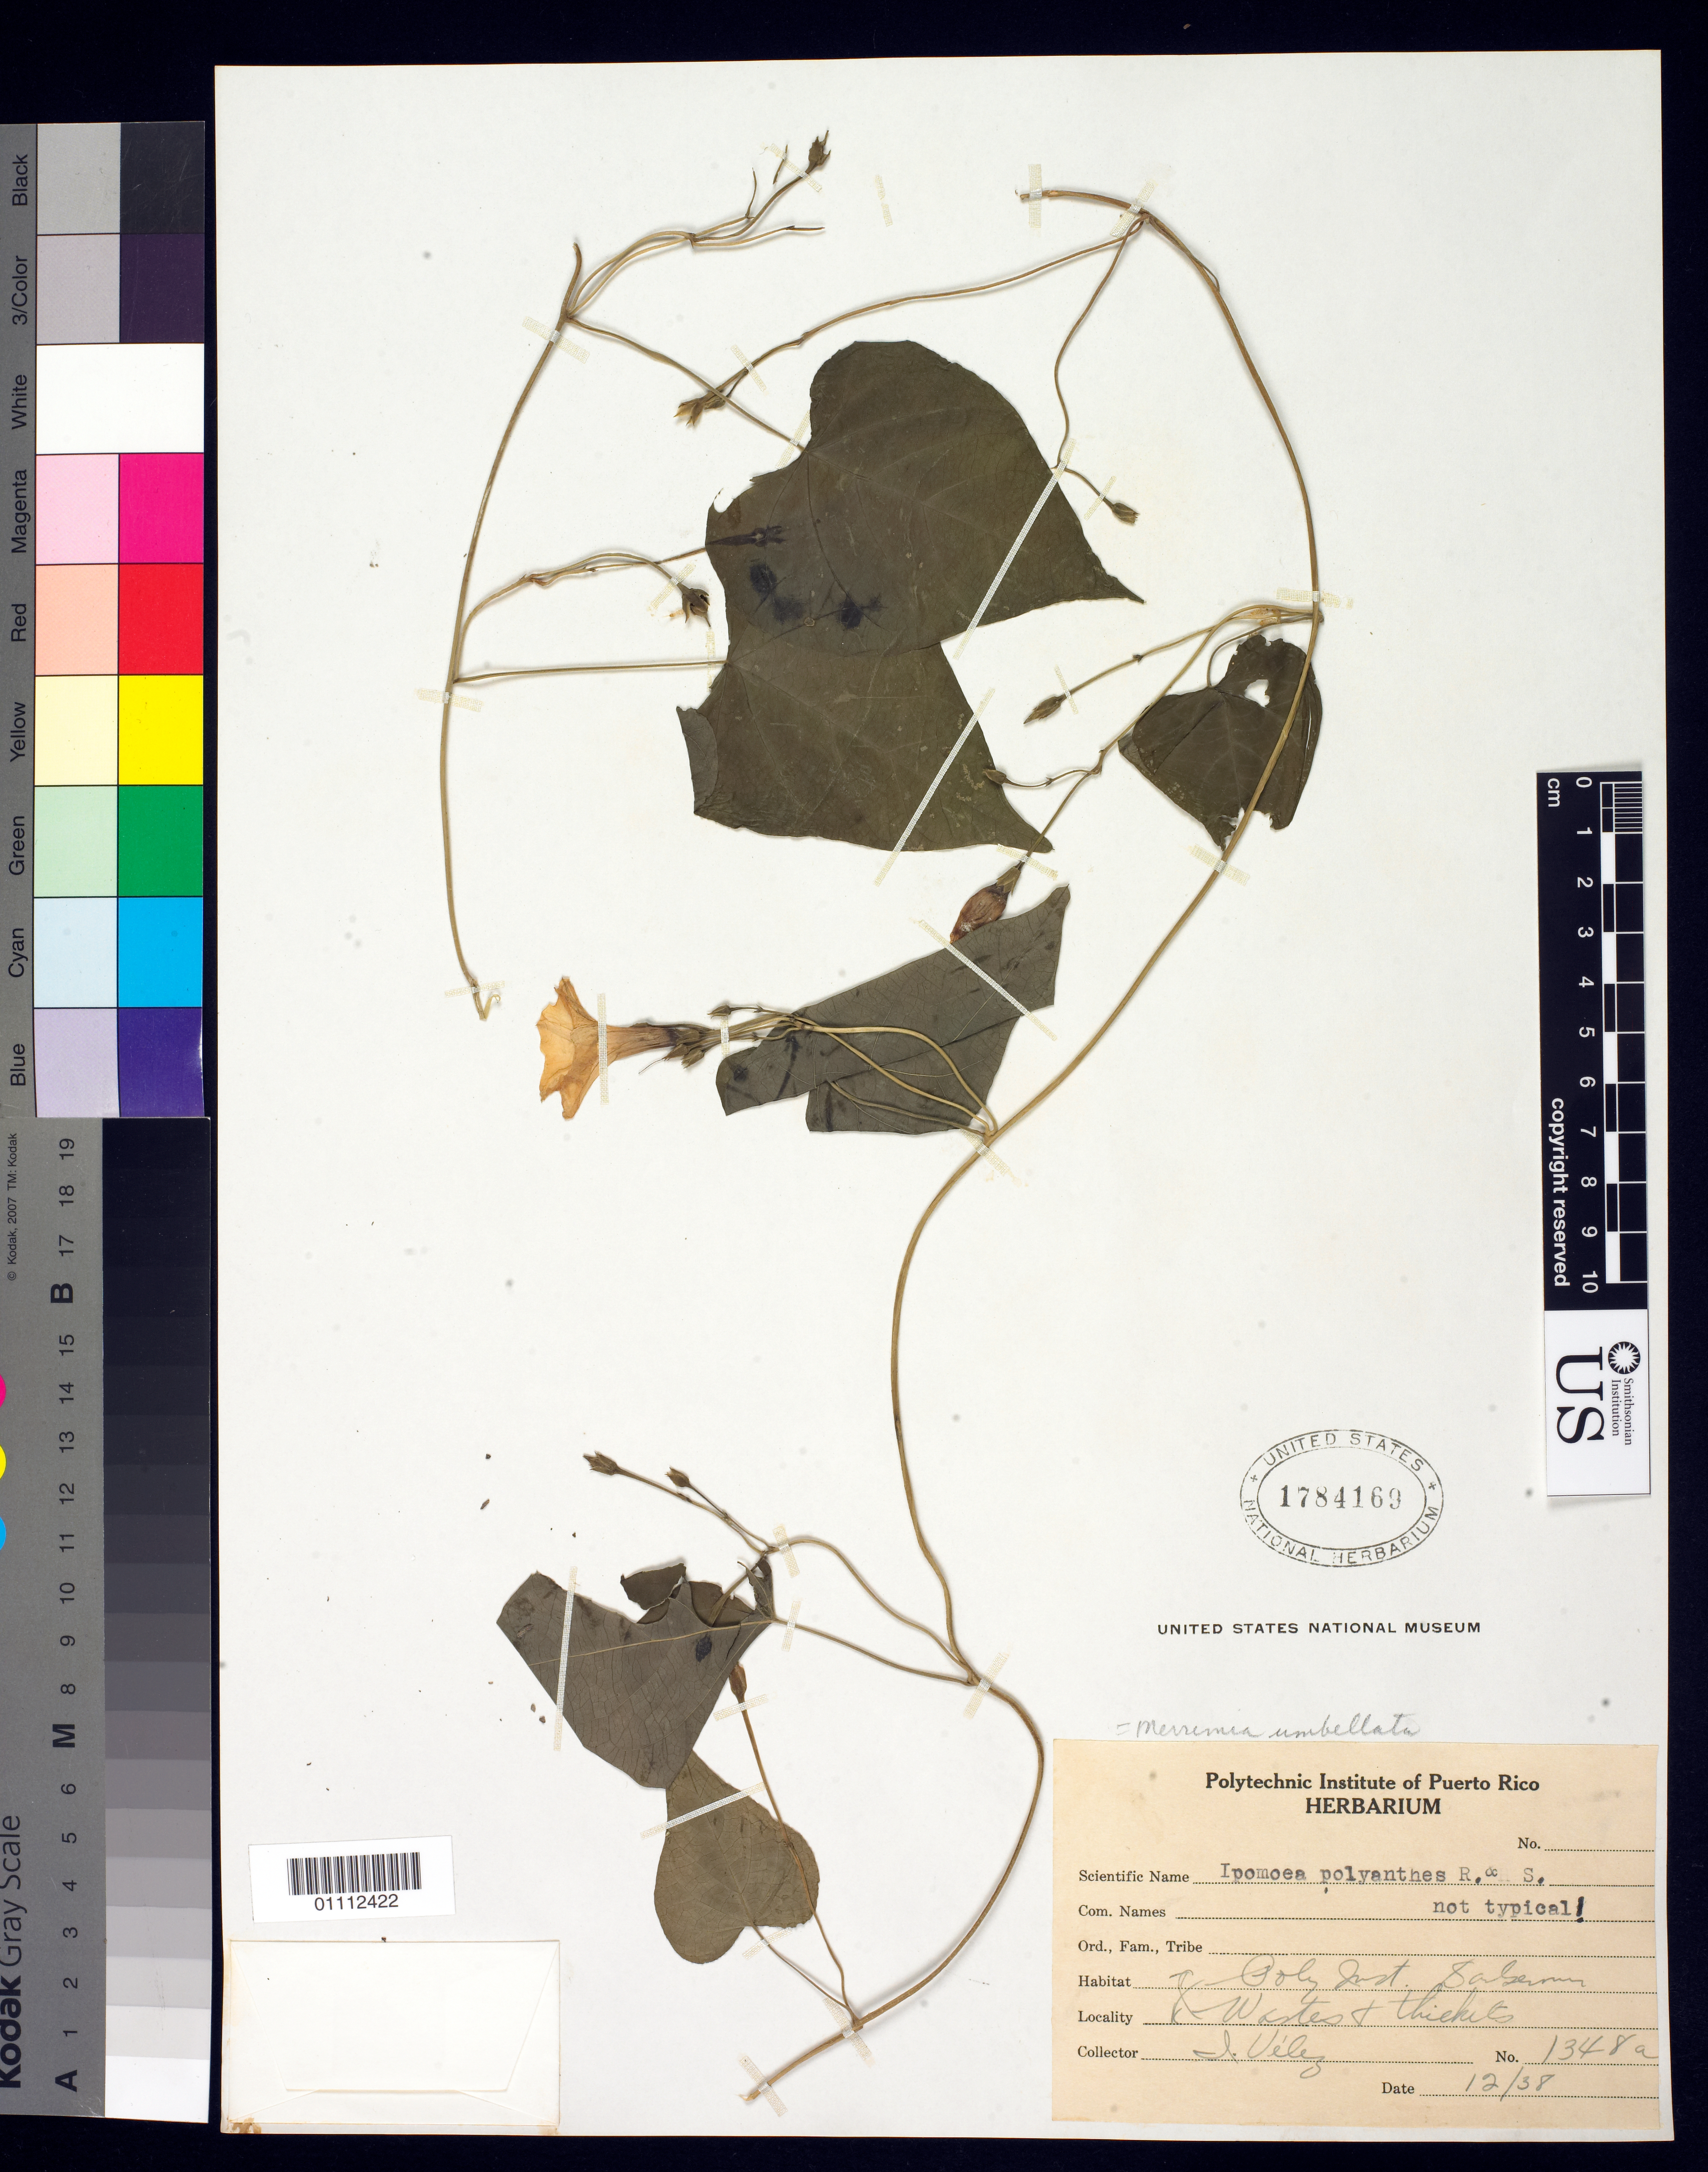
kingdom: Plantae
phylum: Tracheophyta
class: Magnoliopsida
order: Solanales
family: Convolvulaceae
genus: Merremia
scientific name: Merremia umbellata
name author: (L.) Hallier f.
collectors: I. Vélez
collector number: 1348a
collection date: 1938-12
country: Puerto Rico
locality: Poly Inst. San Germán.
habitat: Wastes and thickets.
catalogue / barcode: US 1784169